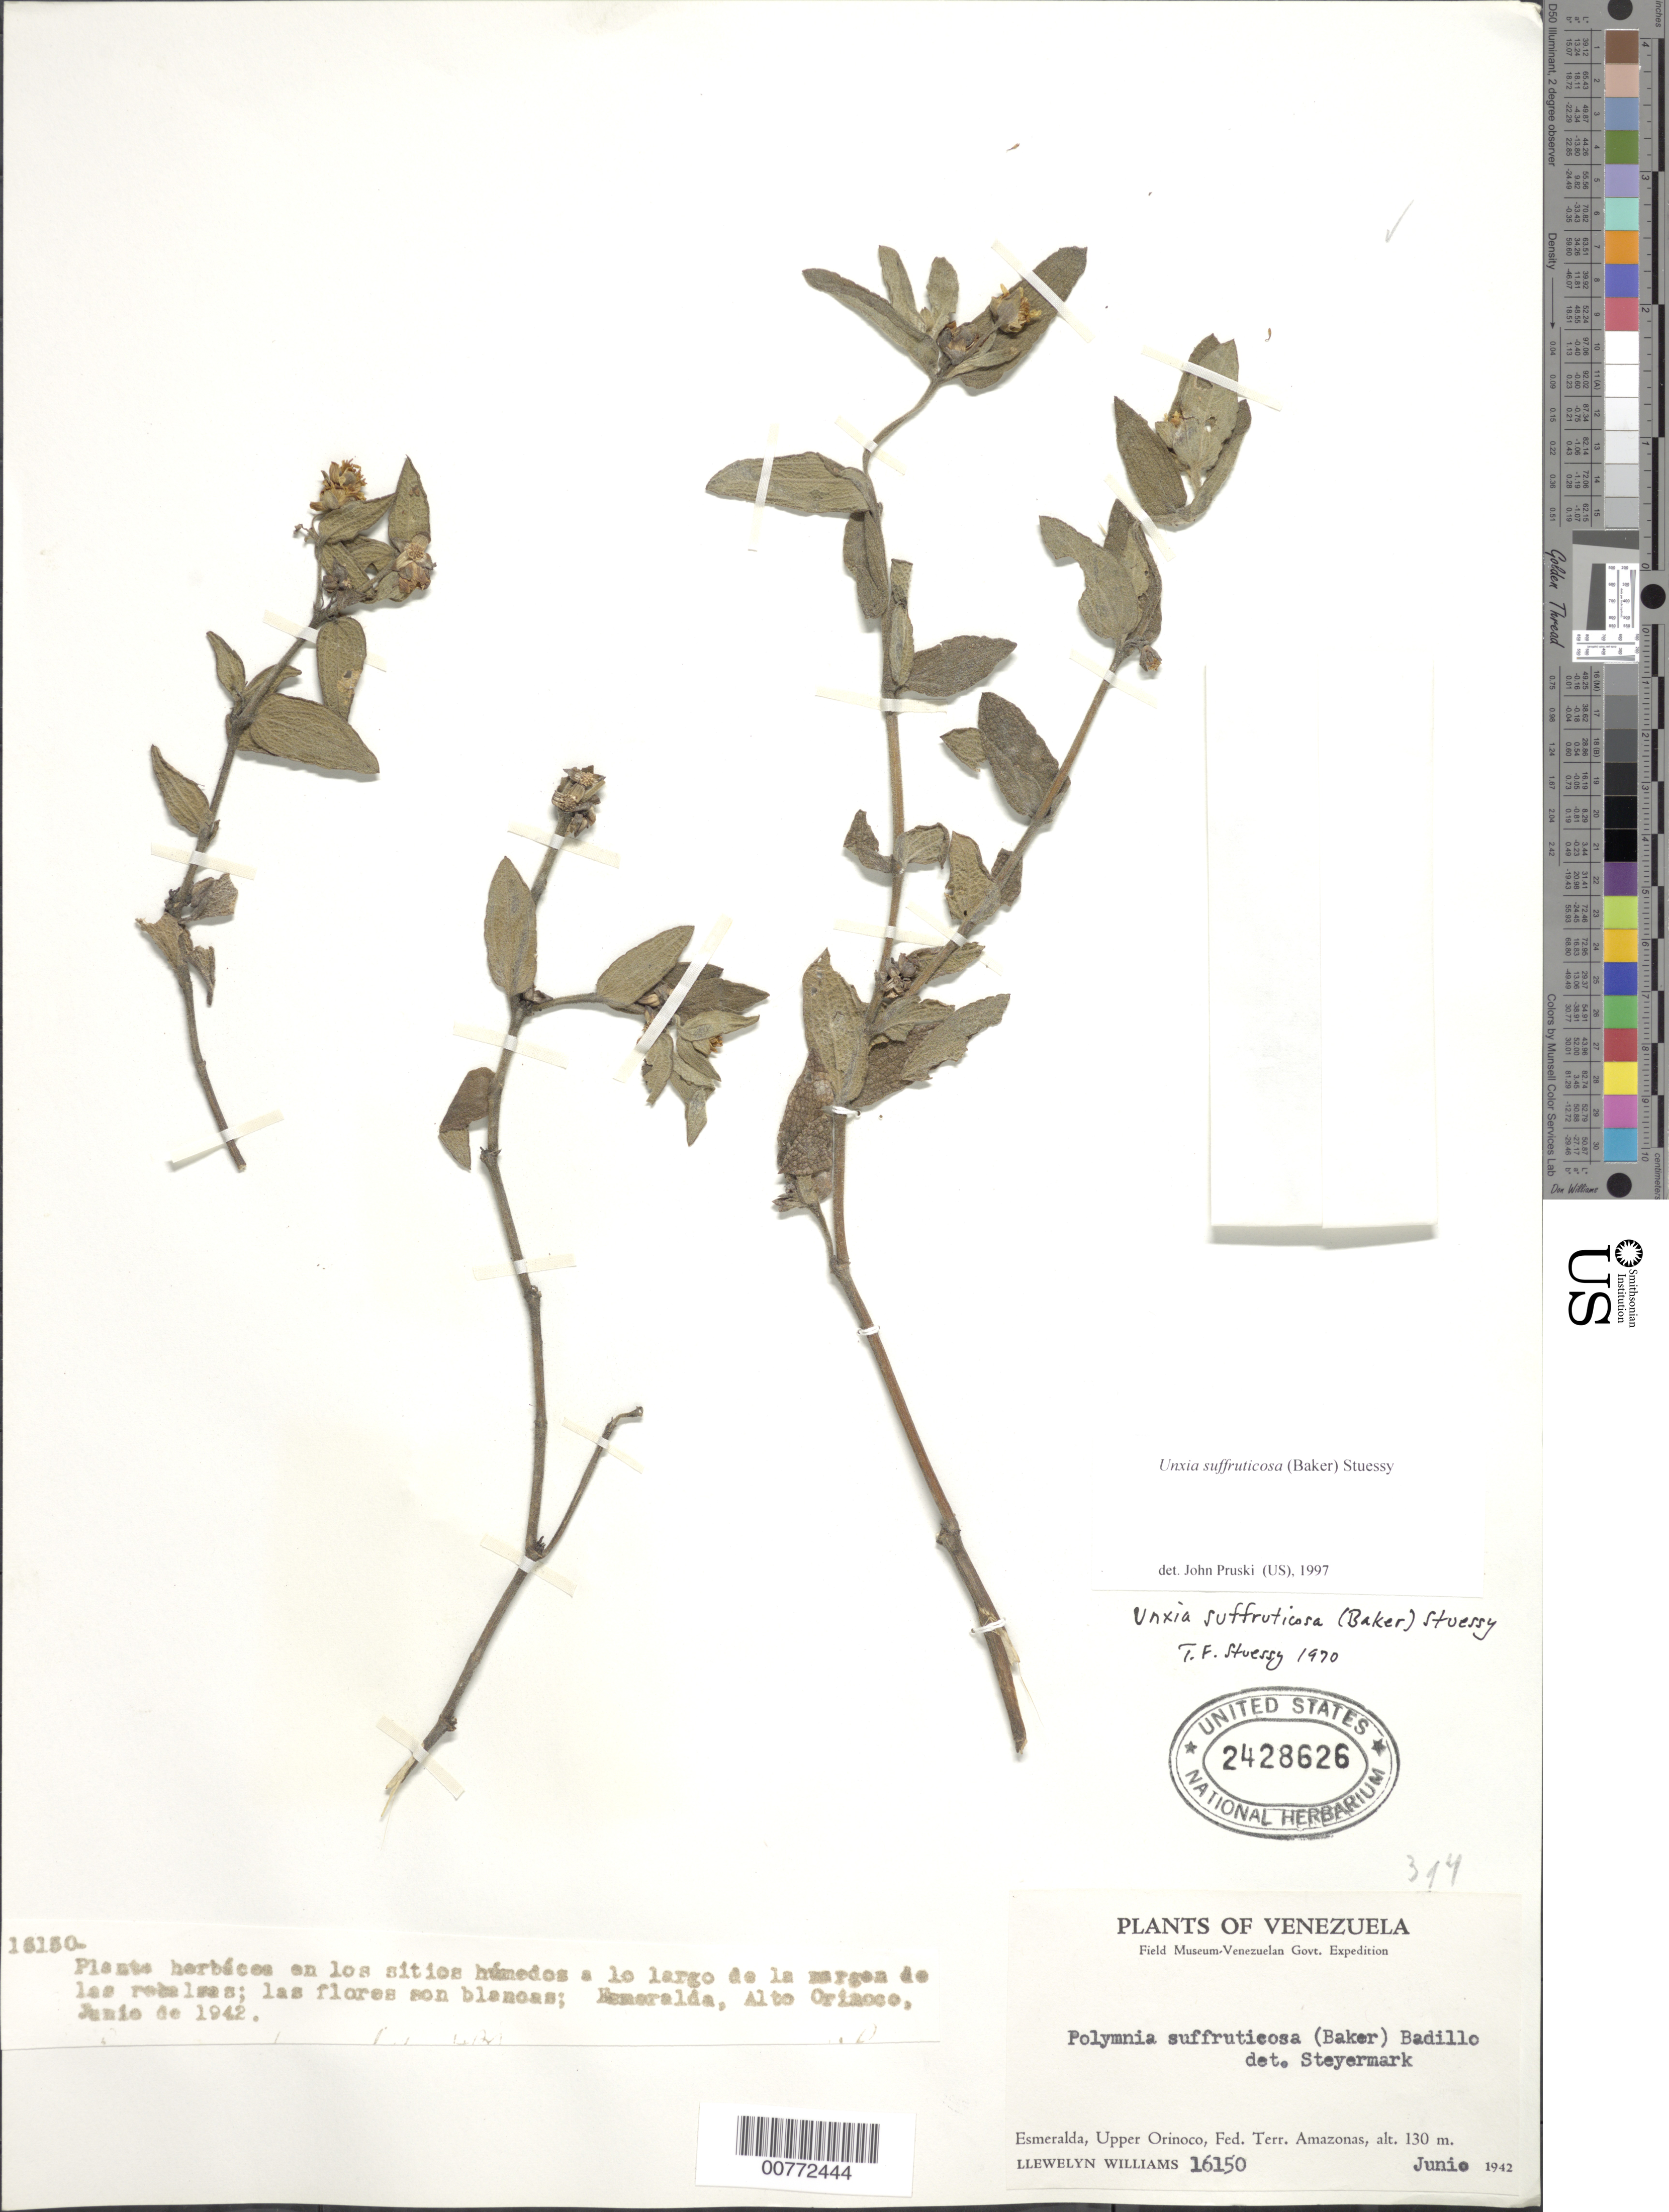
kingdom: Plantae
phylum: Tracheophyta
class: Magnoliopsida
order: Asterales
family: Asteraceae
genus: Unxia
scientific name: Unxia suffruticosa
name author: (Baker) Steussy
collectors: Ll. Williams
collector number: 16150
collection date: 1942-06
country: Venezuela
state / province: Amazonas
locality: Esmeralda, Upper Orinoco, Fed. Terr. Amazonas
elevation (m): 130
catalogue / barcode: US 2428626